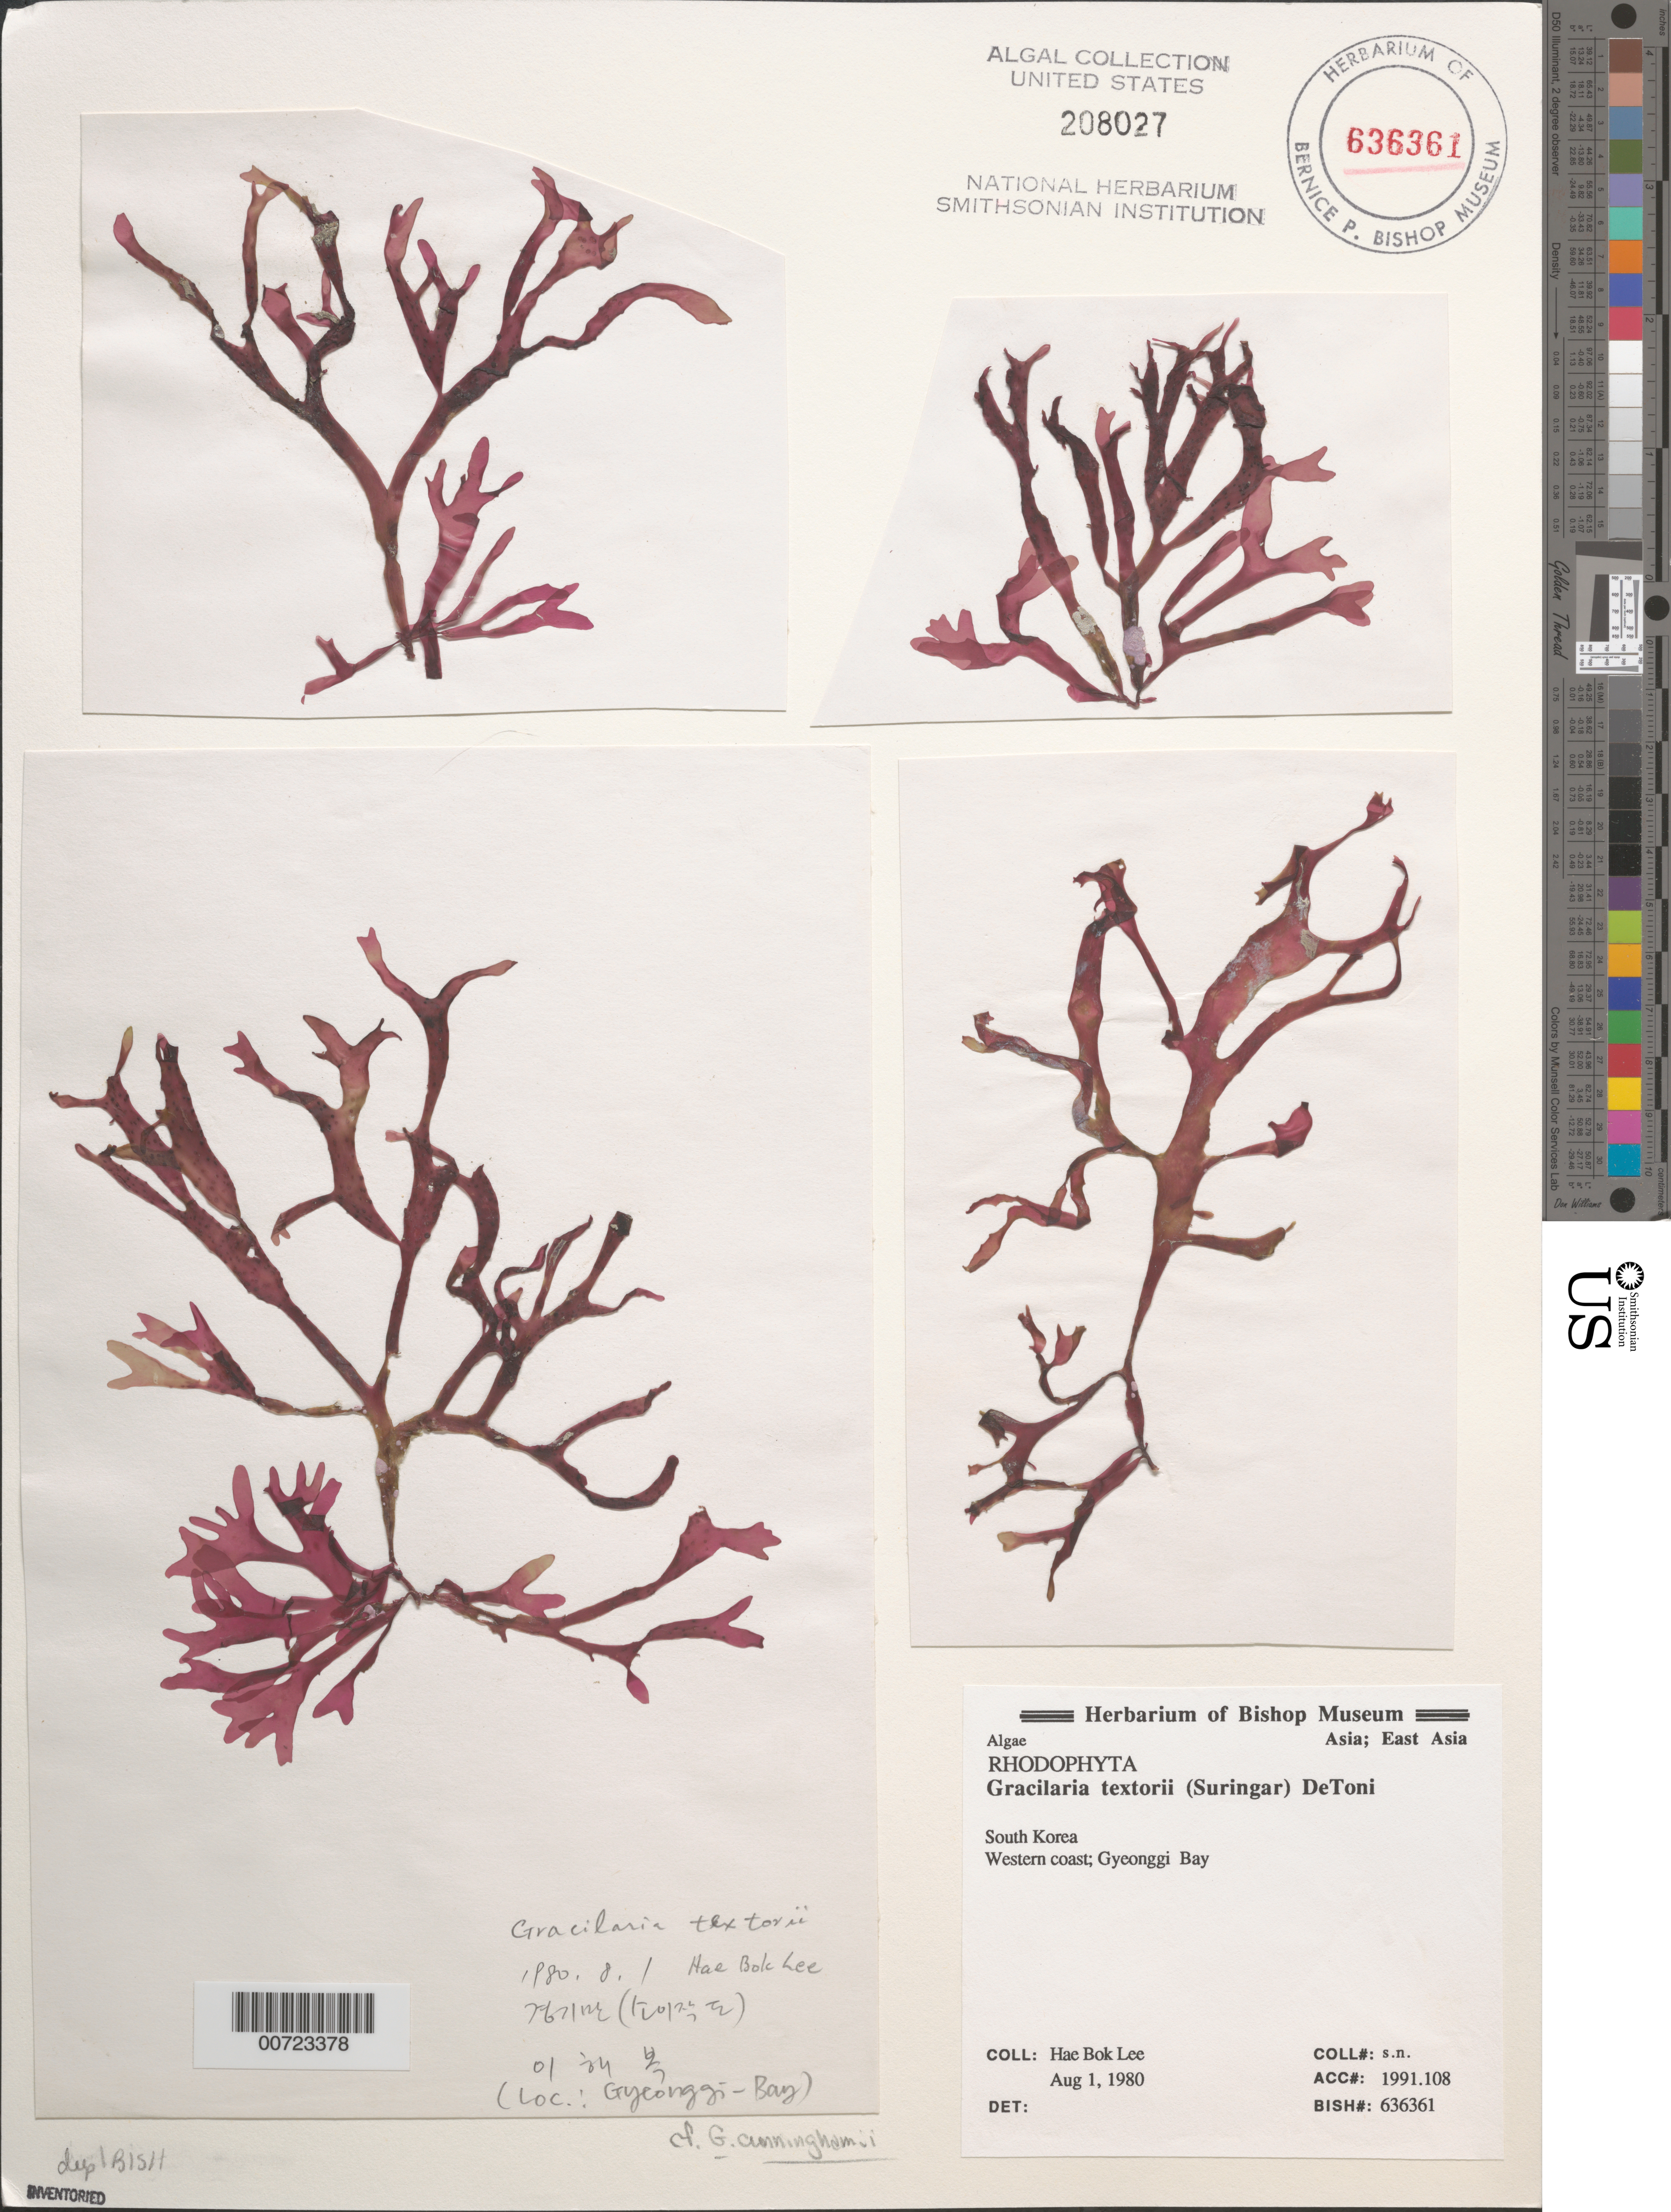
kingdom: Plantae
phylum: Rhodophyta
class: Florideophyceae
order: Gracilariales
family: Gracilariaceae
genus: Gracilaria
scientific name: Gracilaria textorii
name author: (Suringar) De Toni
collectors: H. Lee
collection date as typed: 01 Aug 1980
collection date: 1980-08-01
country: South Korea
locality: Gyeonggi Bay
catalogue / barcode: US 208027